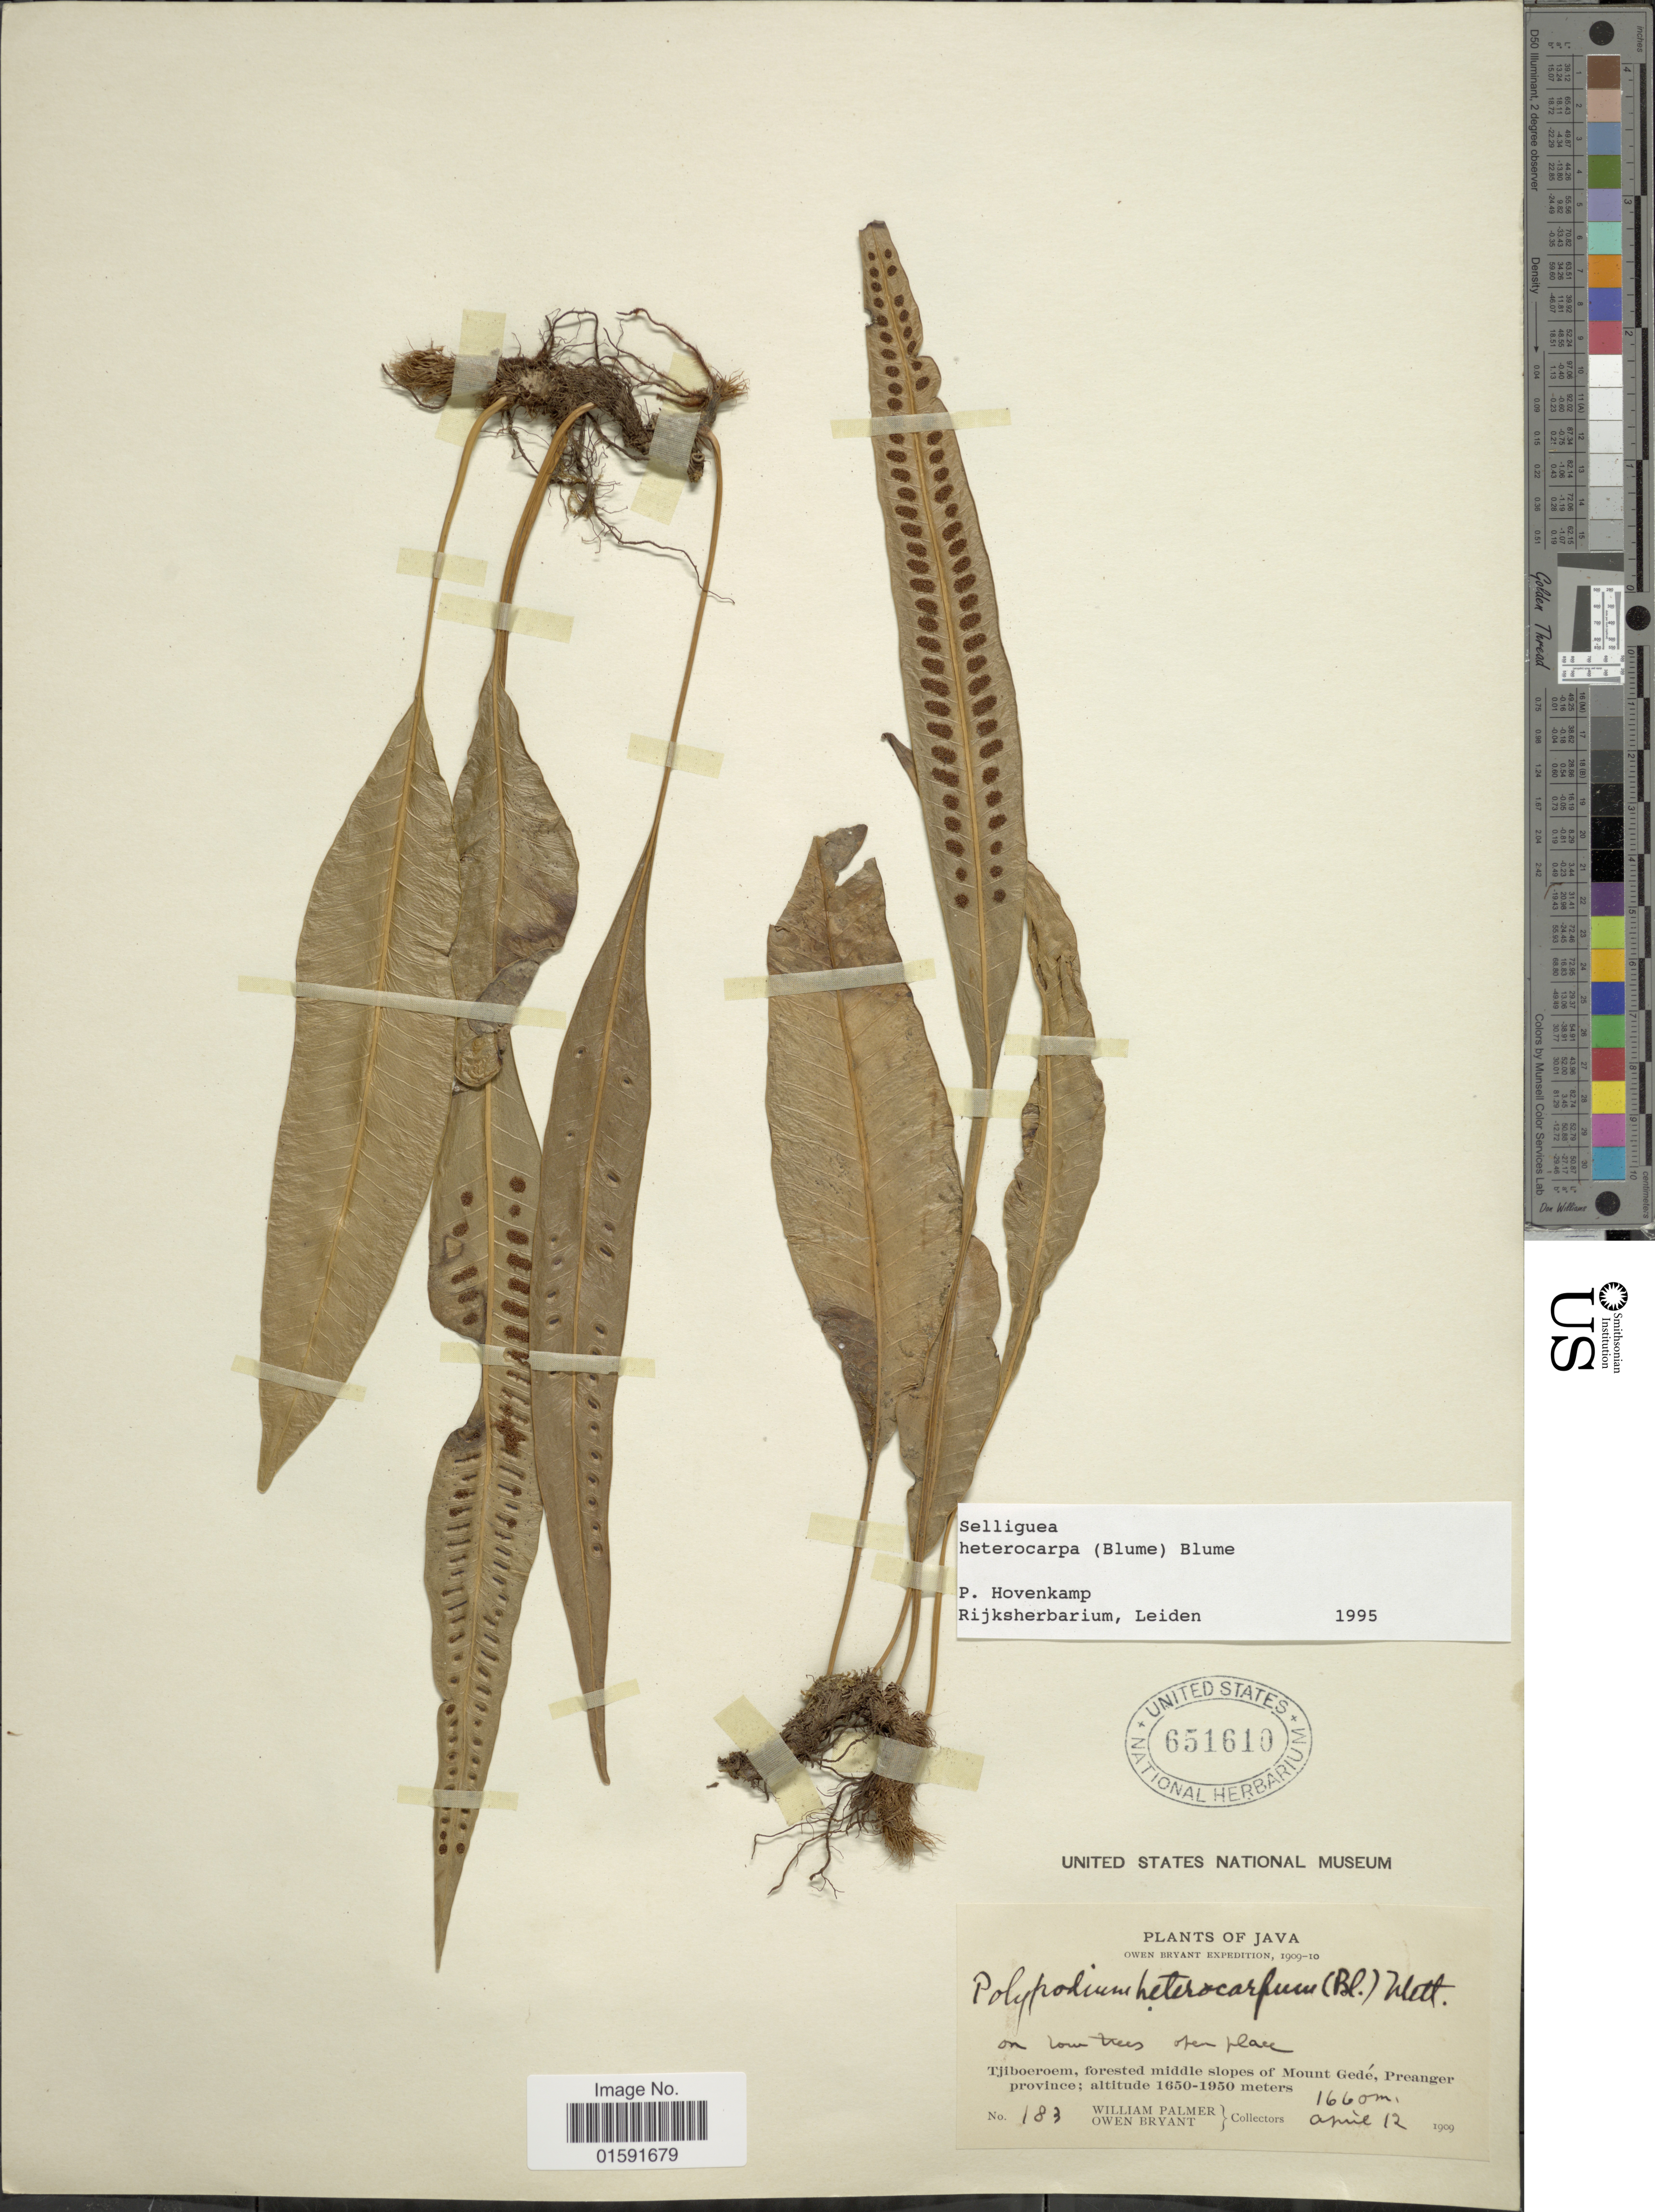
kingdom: Plantae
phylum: Tracheophyta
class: Polypodiopsida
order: Polypodiales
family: Polypodiaceae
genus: Selliguea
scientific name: Selliguea heterocarpa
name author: (Blume) Blume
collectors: W. Palmer & O. Bryant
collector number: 183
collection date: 1909-04-12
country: Indonesia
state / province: Java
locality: Tjiboeroem, forested middle slopes of Mount Gedé, Preanger province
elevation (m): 1660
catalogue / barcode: US 651610